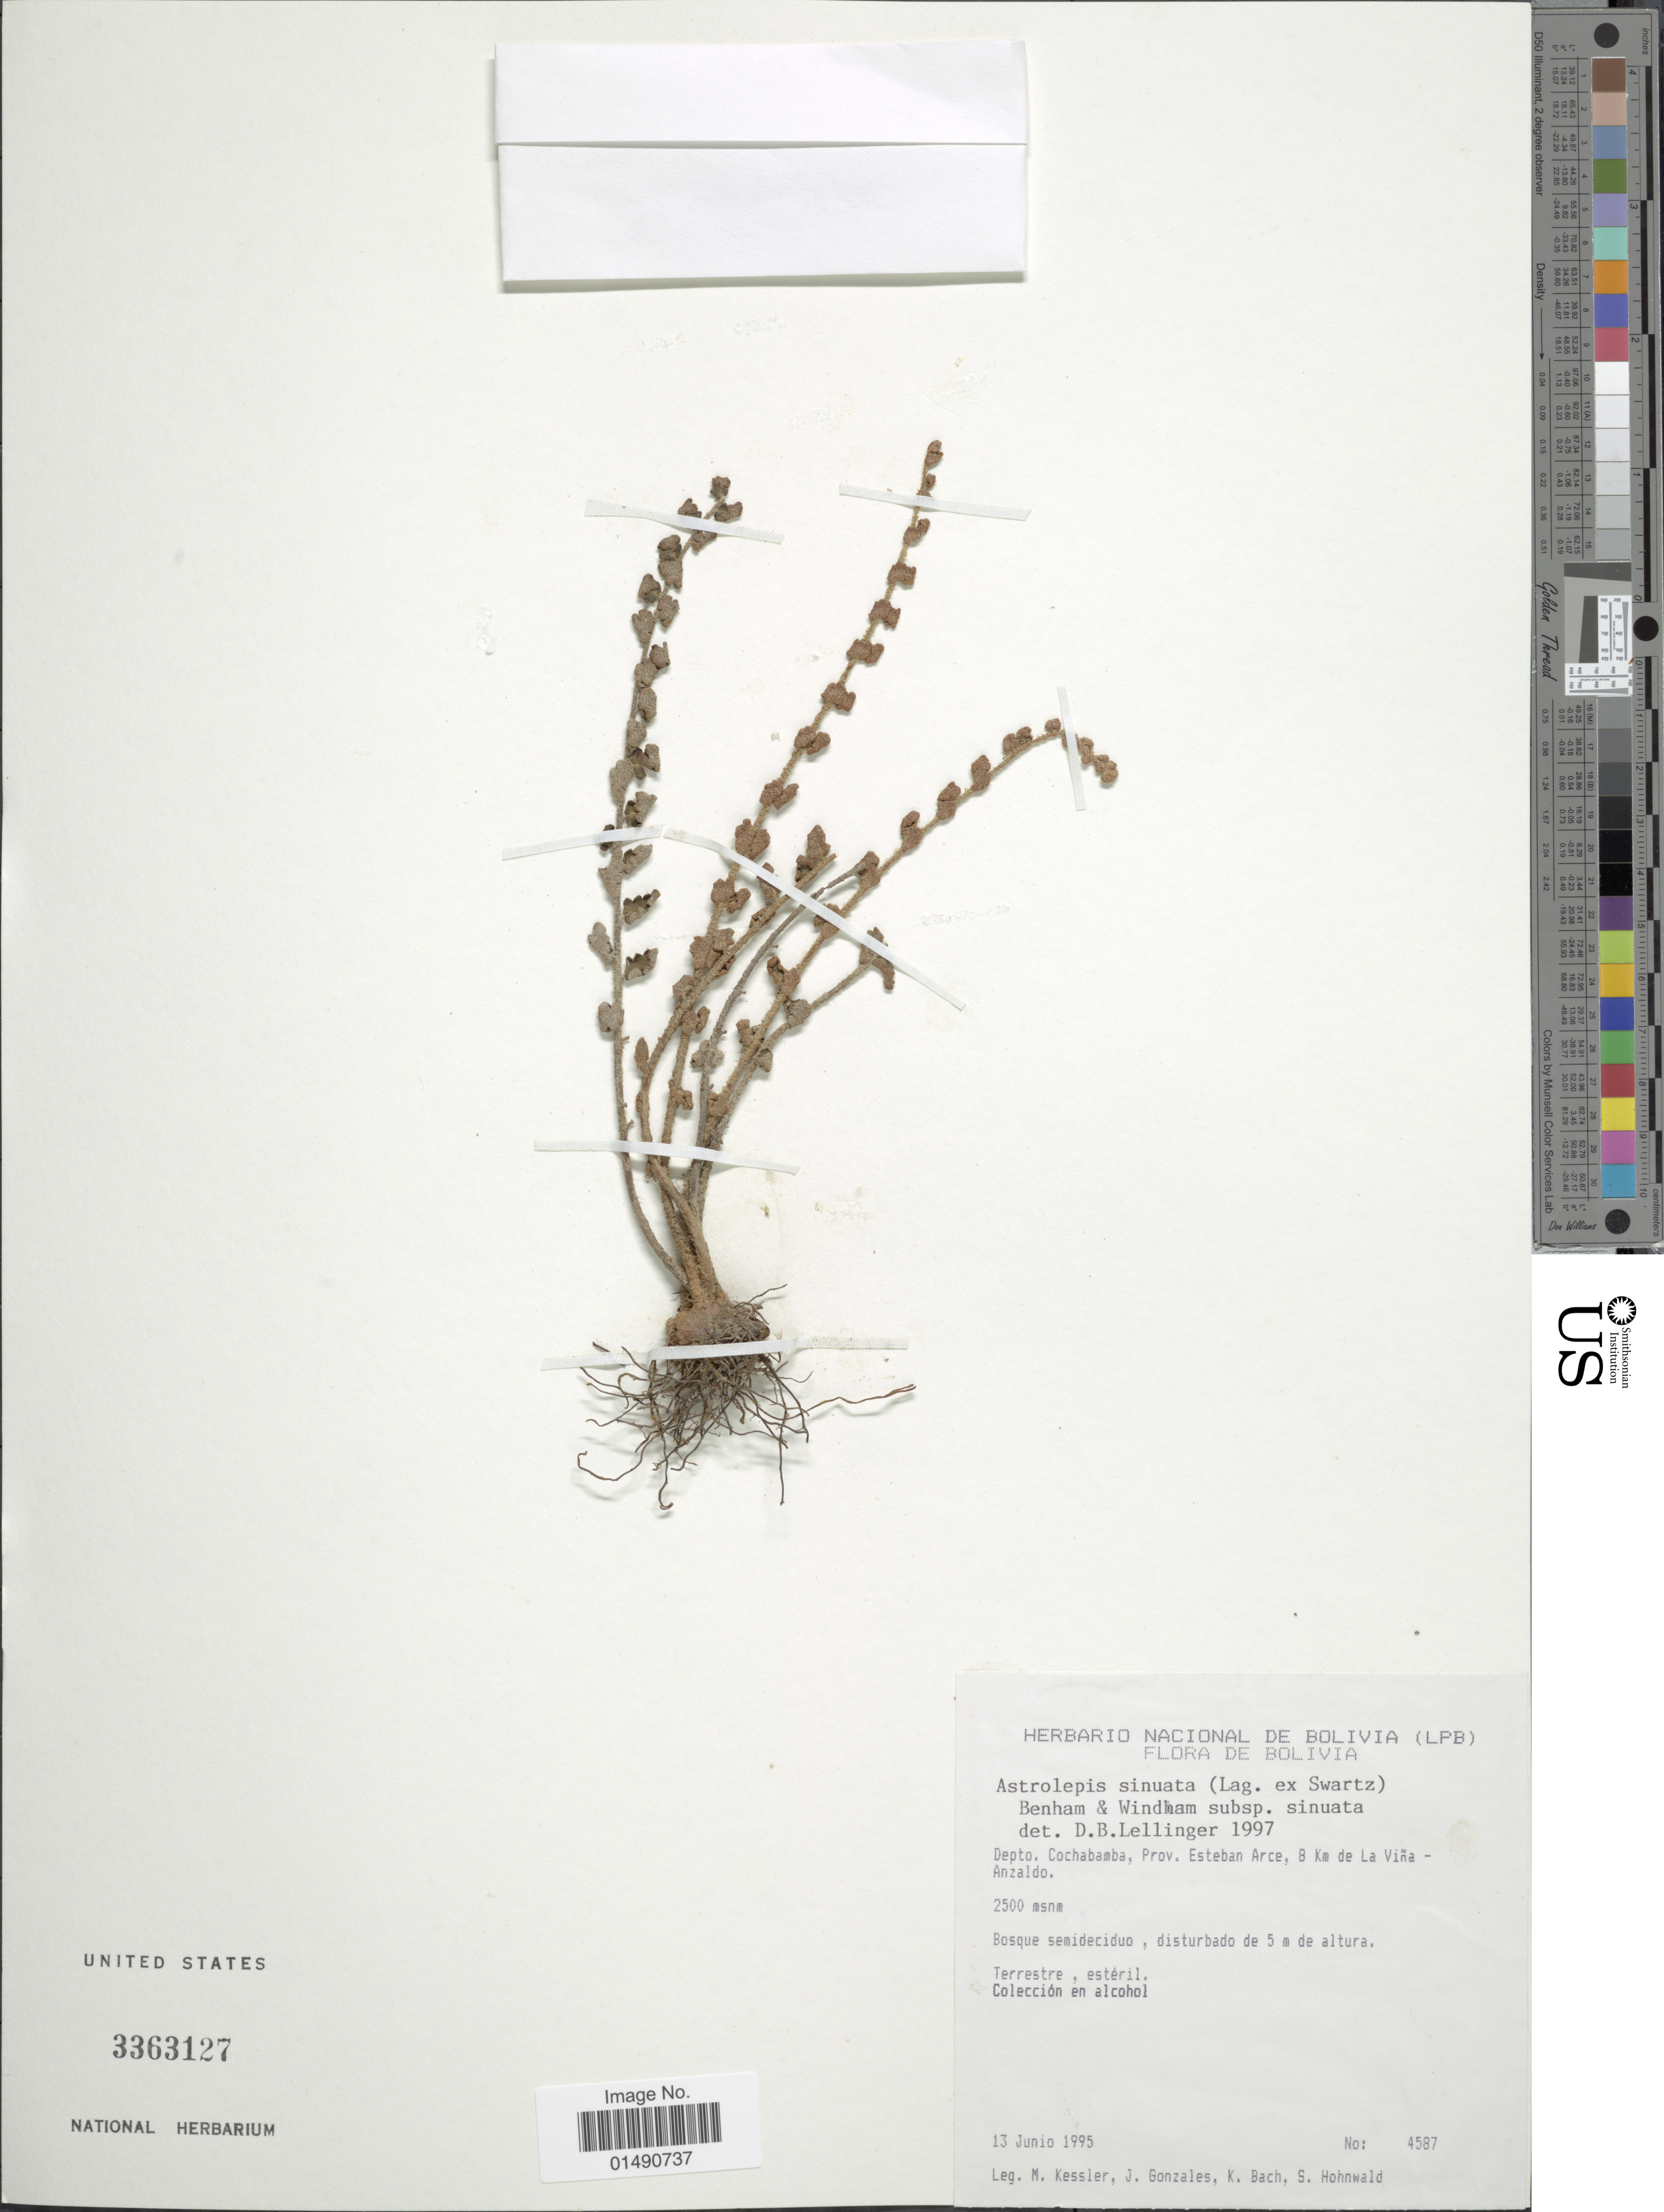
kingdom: Plantae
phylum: Tracheophyta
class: Polypodiopsida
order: Polypodiales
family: Pteridaceae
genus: Astrolepis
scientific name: Astrolepis sinuata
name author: (Lag. ex Sw.) D.M. Benham & Windham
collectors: M. Kessler, J. Gonzales, K. Bach & S. Hohnwald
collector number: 4587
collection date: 1995-06-13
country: Bolivia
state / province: Cochabamba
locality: Esteban Acre, 8 km de La Viña Anzaldo, Terrestre, Esteril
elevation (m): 2500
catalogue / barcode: US 3363127